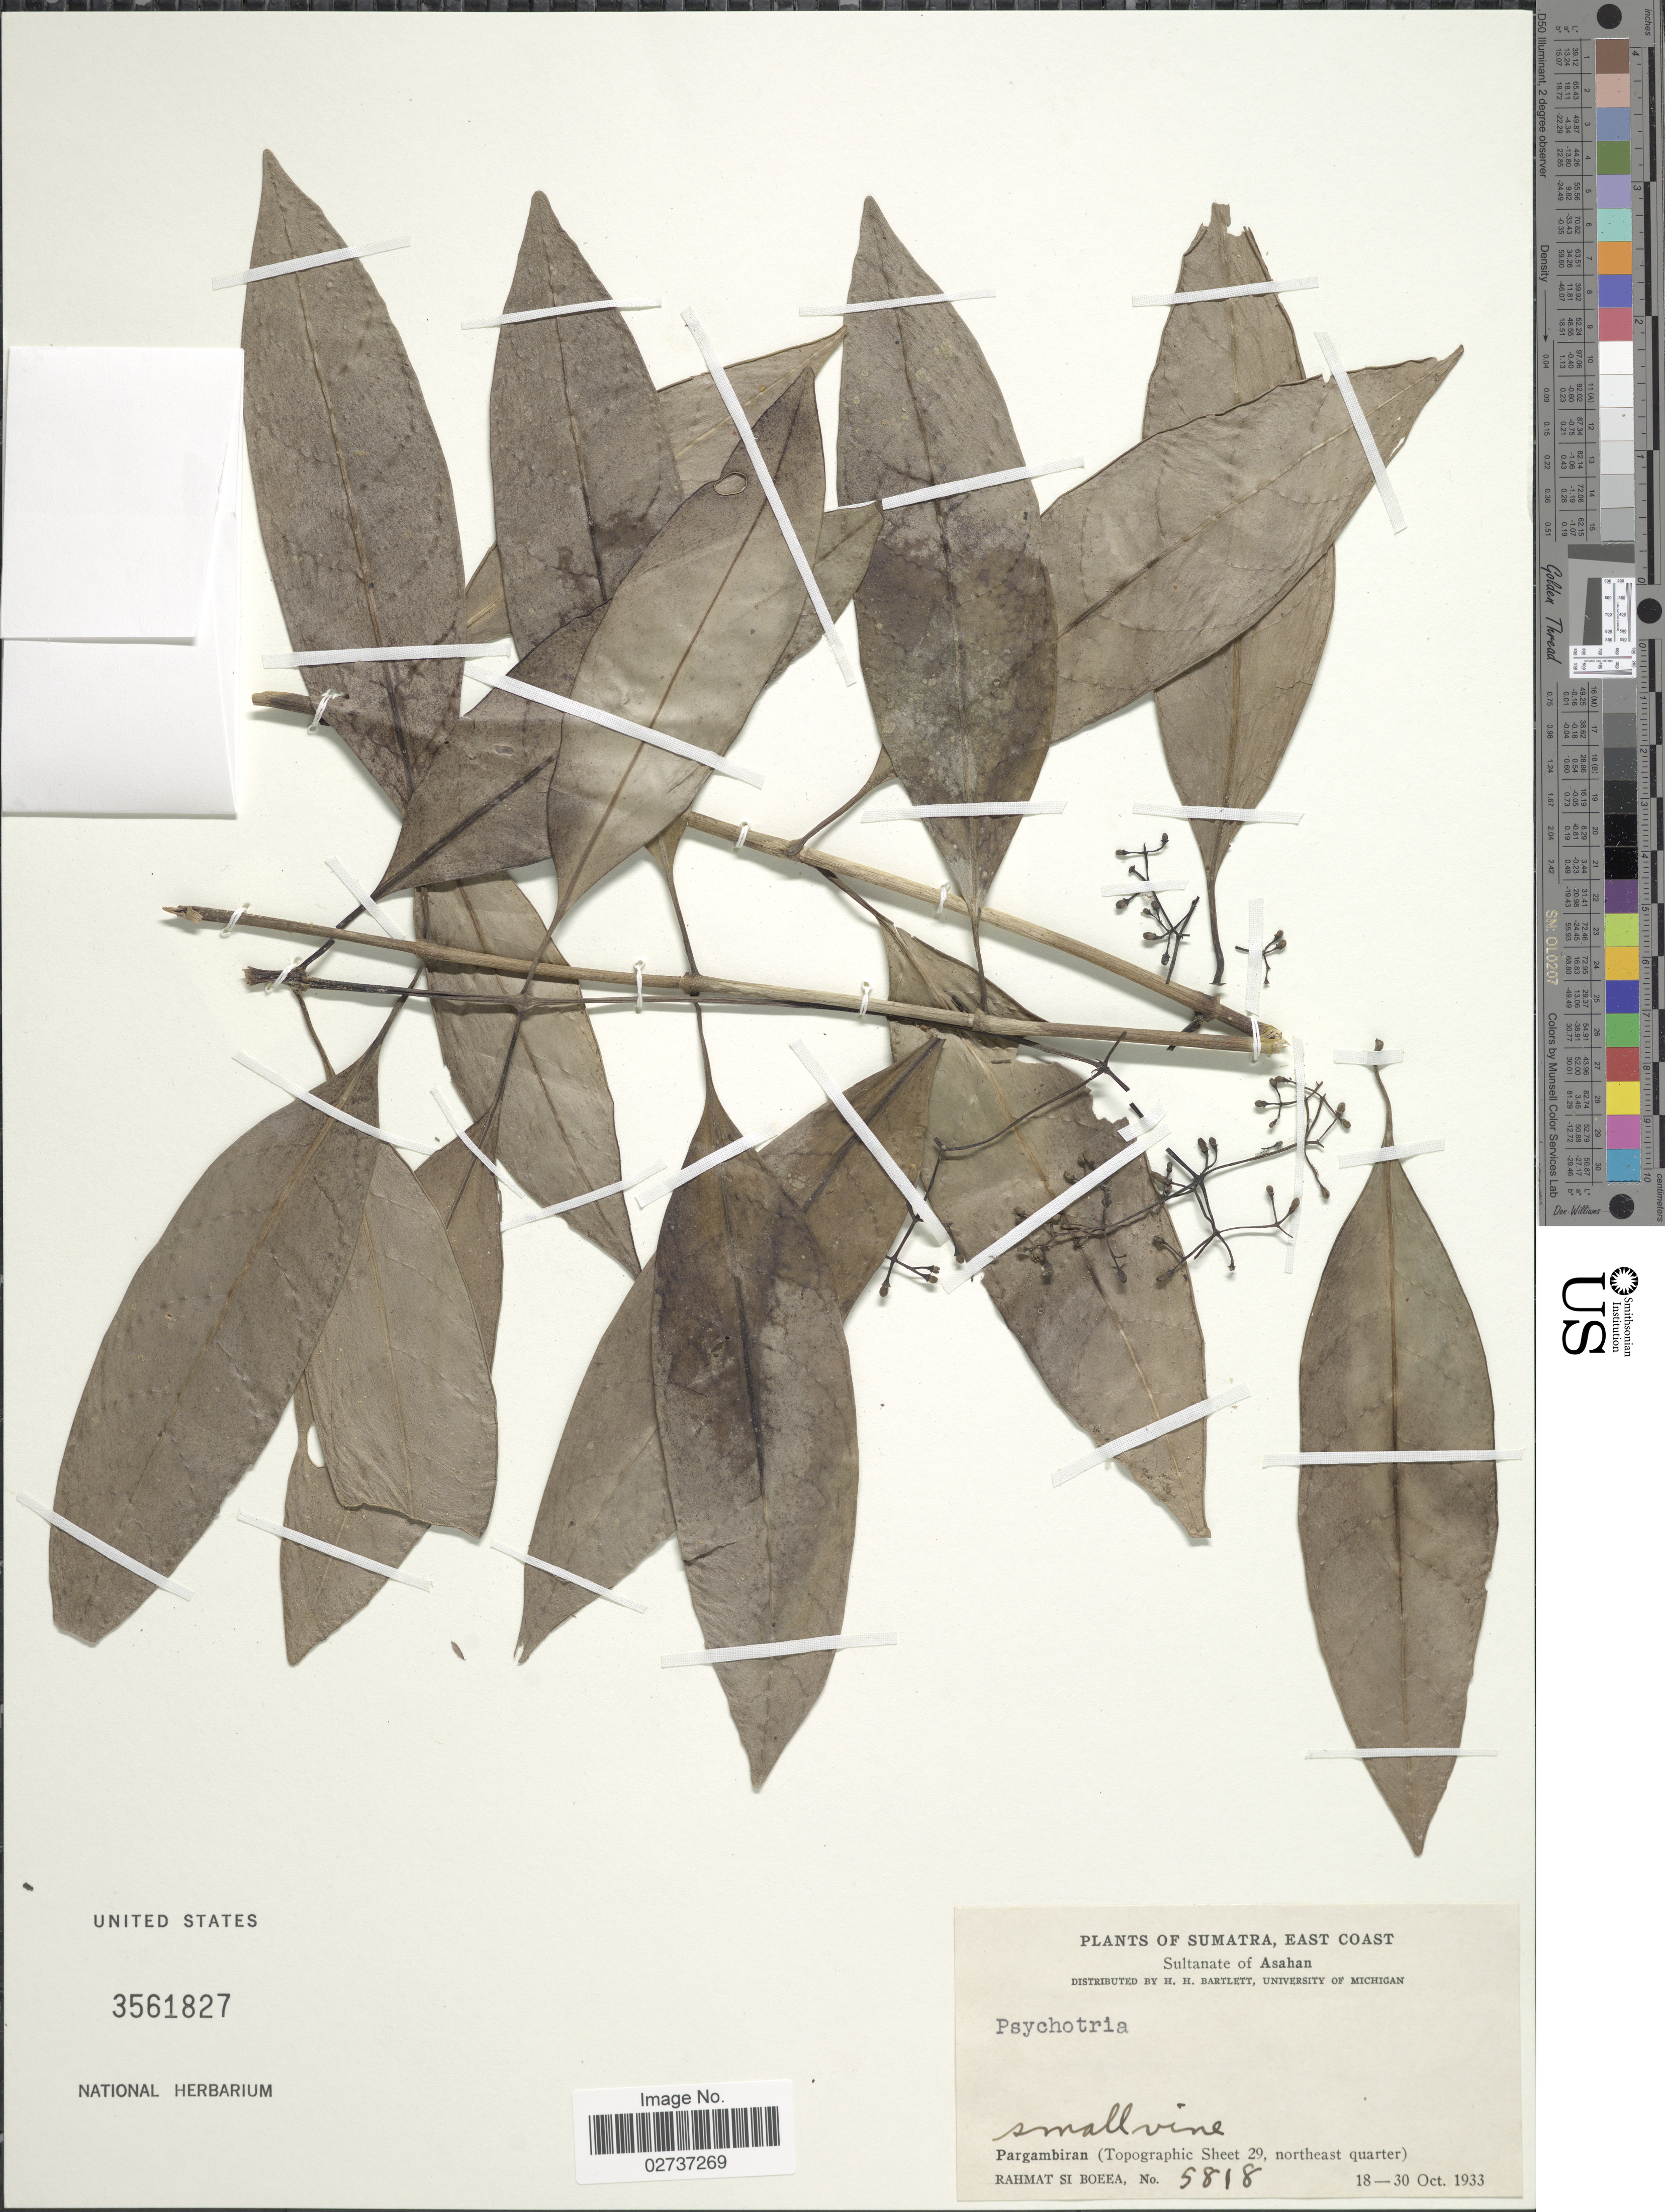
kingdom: Plantae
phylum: Tracheophyta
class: Magnoliopsida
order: Gentianales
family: Rubiaceae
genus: Psychotria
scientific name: Psychotria sp.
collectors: Rahmat Si Boeea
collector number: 5818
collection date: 1933-10-18/1933-10-30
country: Indonesia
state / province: Sumatra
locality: East Coast, Sultanate of Asahan, Pargambiran (Topographic Sheet 29, northeast quarter)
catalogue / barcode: US 3561827